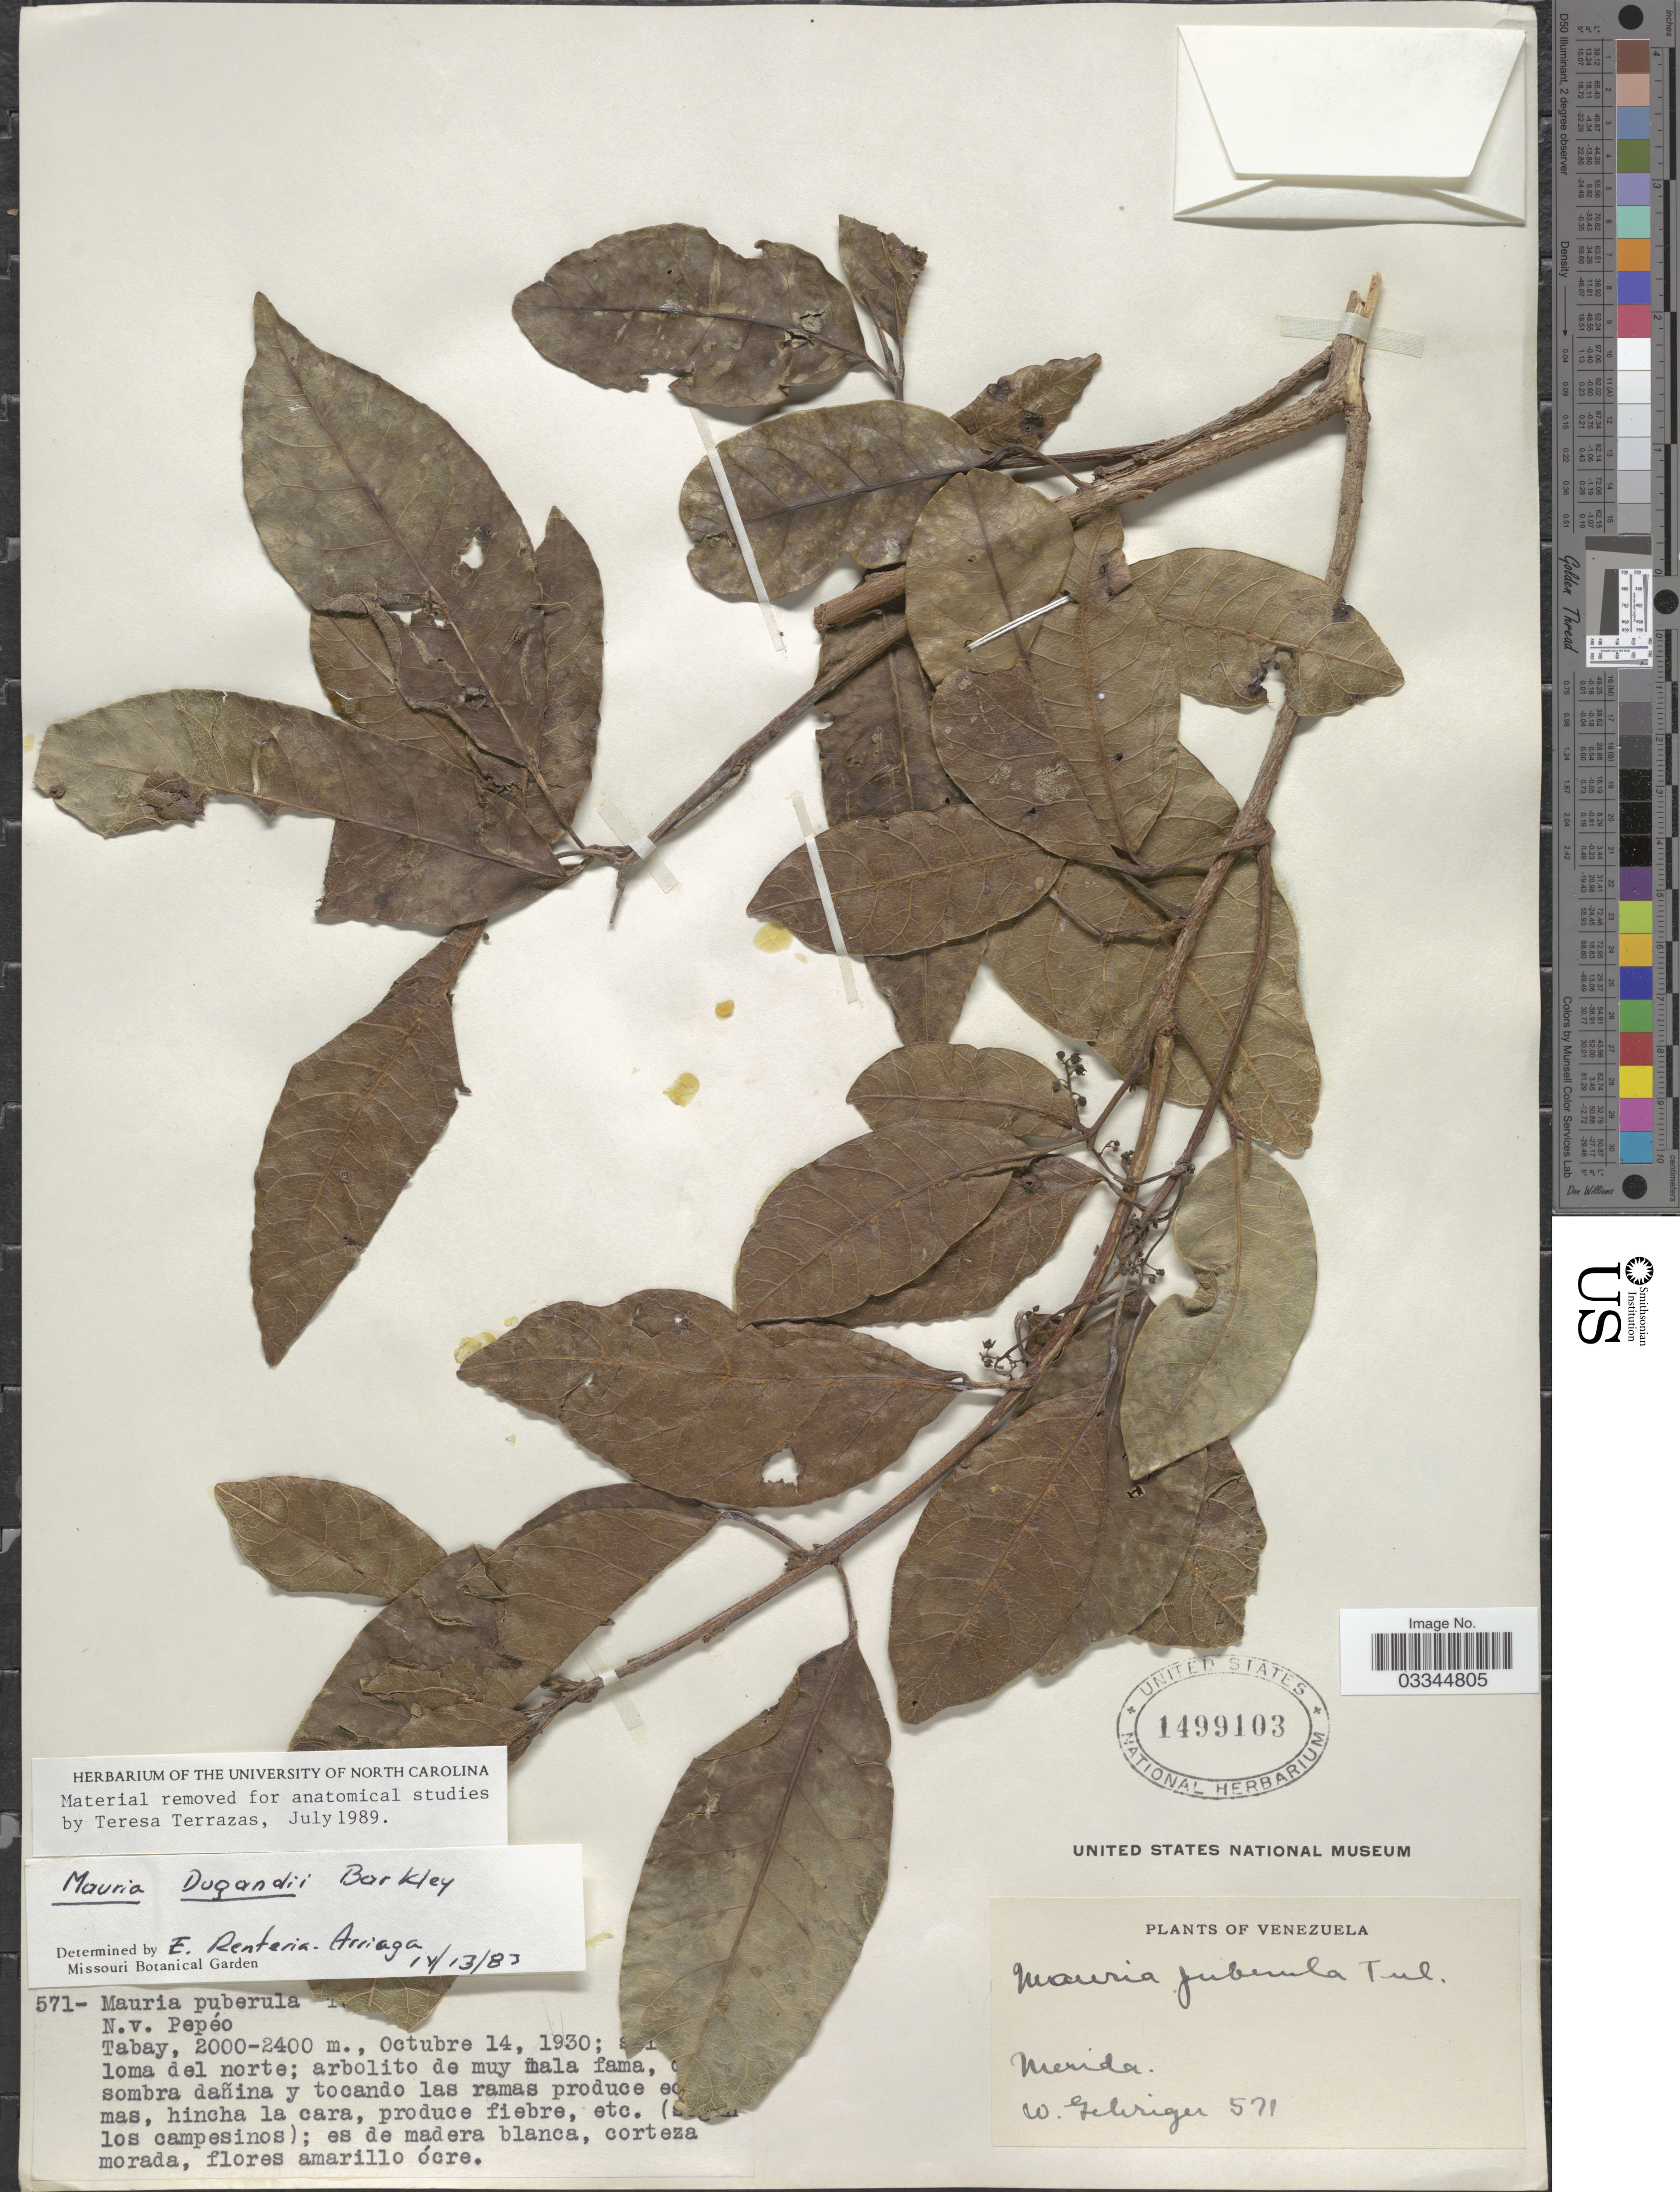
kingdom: Plantae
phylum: Tracheophyta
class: Magnoliopsida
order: Sapindales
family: Anacardiaceae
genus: Mauria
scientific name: Mauria dugandii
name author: F.A. Barkley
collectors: W. Gehriger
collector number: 571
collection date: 1930-10-14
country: Venezuela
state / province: Mérida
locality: Tabay.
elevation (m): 2000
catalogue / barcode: US 1499103